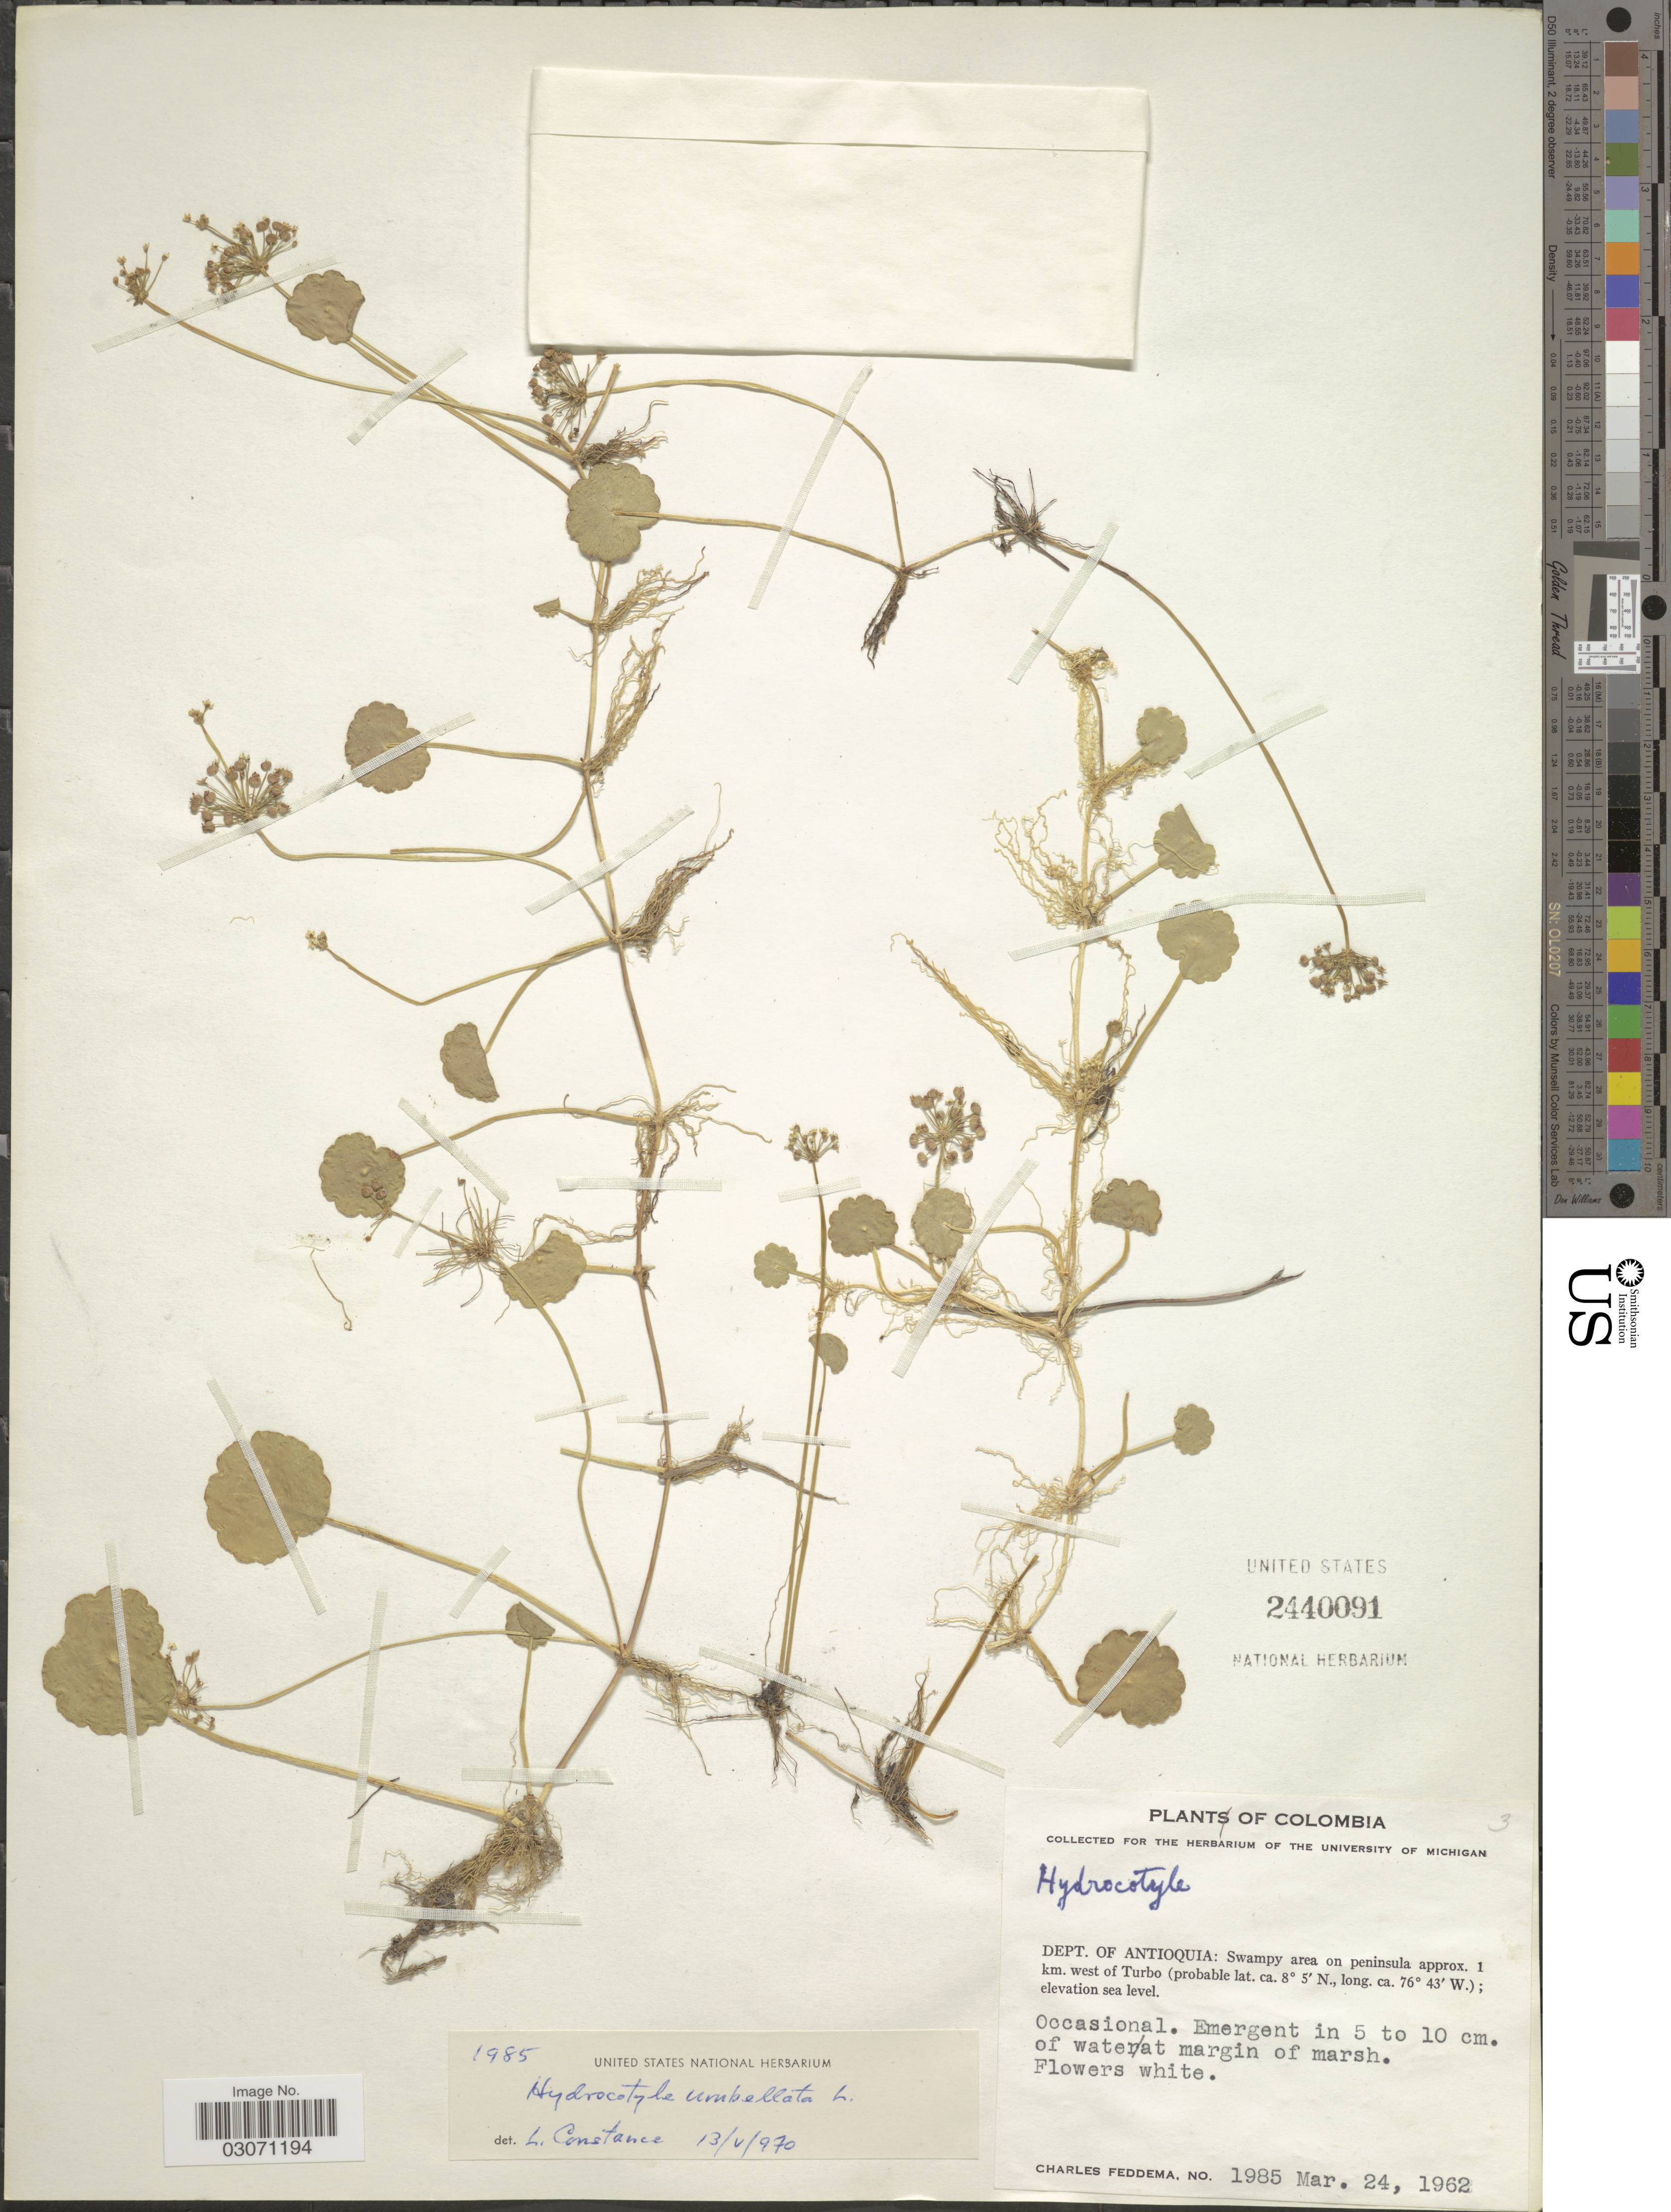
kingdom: Plantae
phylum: Tracheophyta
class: Magnoliopsida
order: Apiales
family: Araliaceae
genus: Hydrocotyle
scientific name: Hydrocotyle umbellata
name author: L.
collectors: C. Feddema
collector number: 1985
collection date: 1962-03-24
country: Colombia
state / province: Antioquia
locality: Dept. of Antioquia: swampy area on peninsula approx. 1 km. west of Turbo.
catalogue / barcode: US 2440091